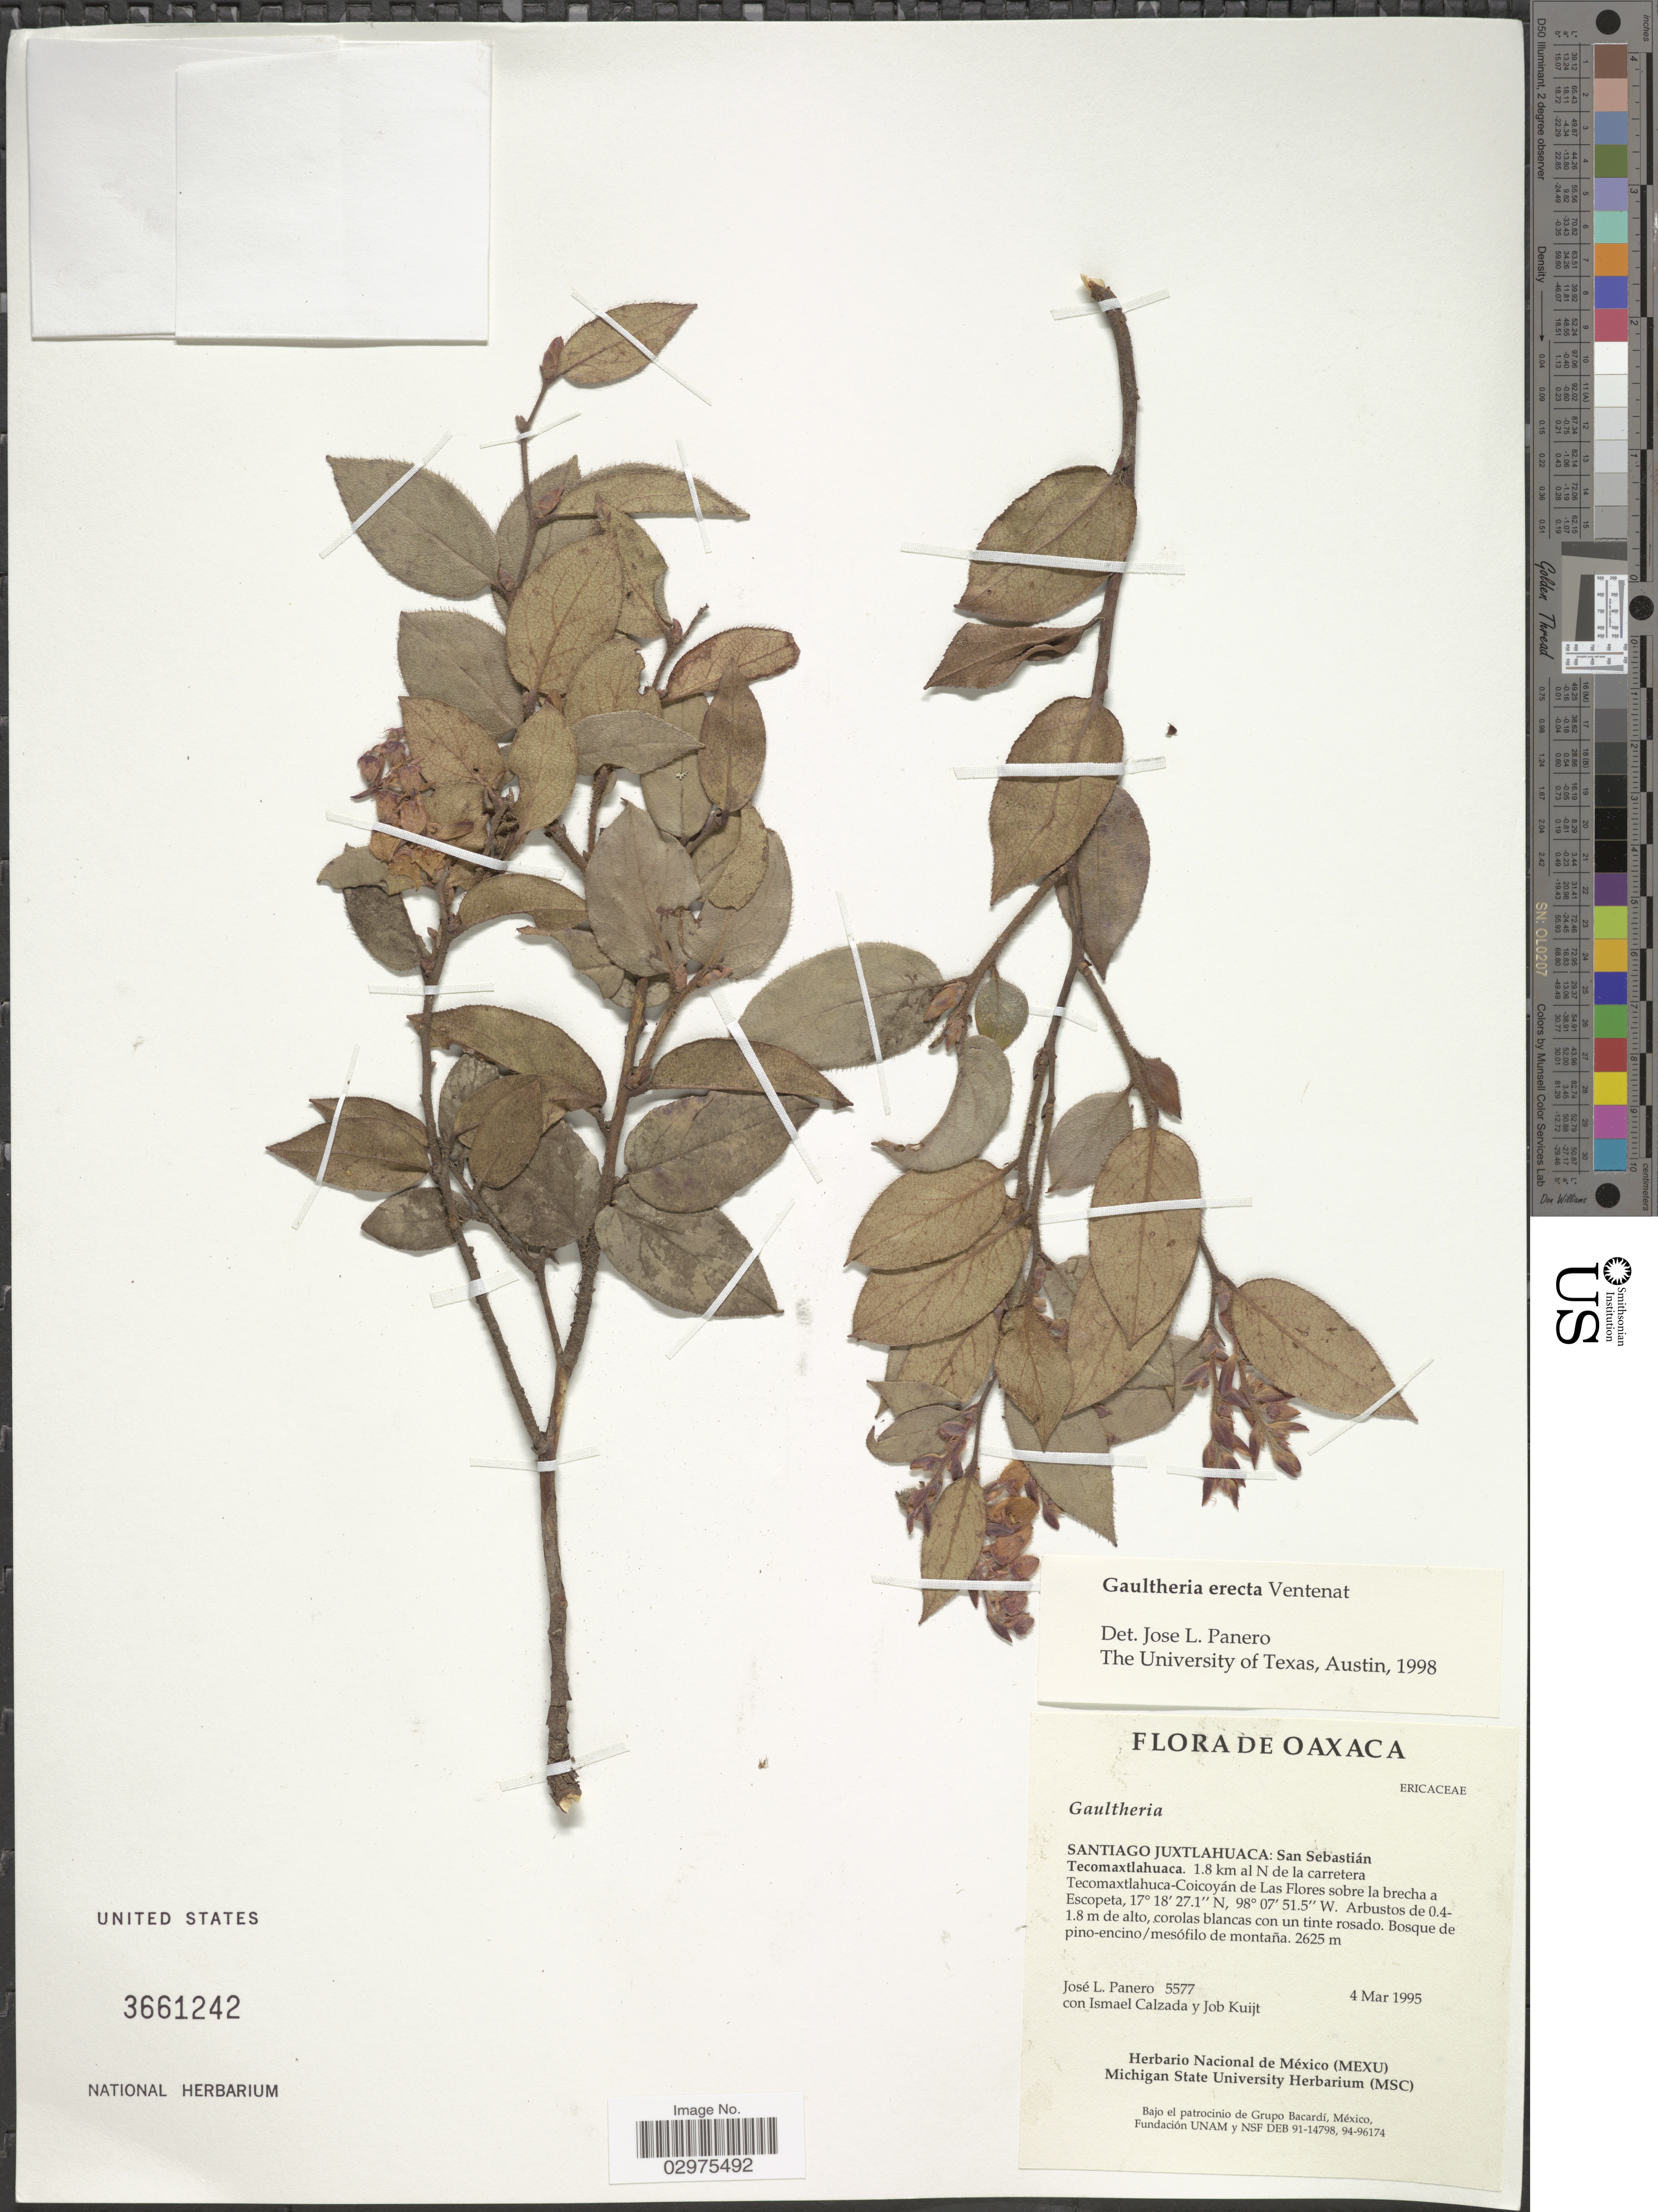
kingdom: Plantae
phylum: Tracheophyta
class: Magnoliopsida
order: Ericales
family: Ericaceae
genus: Gaultheria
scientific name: Gaultheria erecta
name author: Vent.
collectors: J. L. Panero, I. Calzada & J. Kuijt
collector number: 5577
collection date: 1995-03-04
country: Mexico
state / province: Oaxaca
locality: Santiago Juxtlahuaca: San Sebastián Tecomaxtlahuaca. 1.8 km al N de la carretera Tecomaxtlahuca-Coicoyán de Las Flores sobre la brecha a Escopeta.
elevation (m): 2625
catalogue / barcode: US 3661242